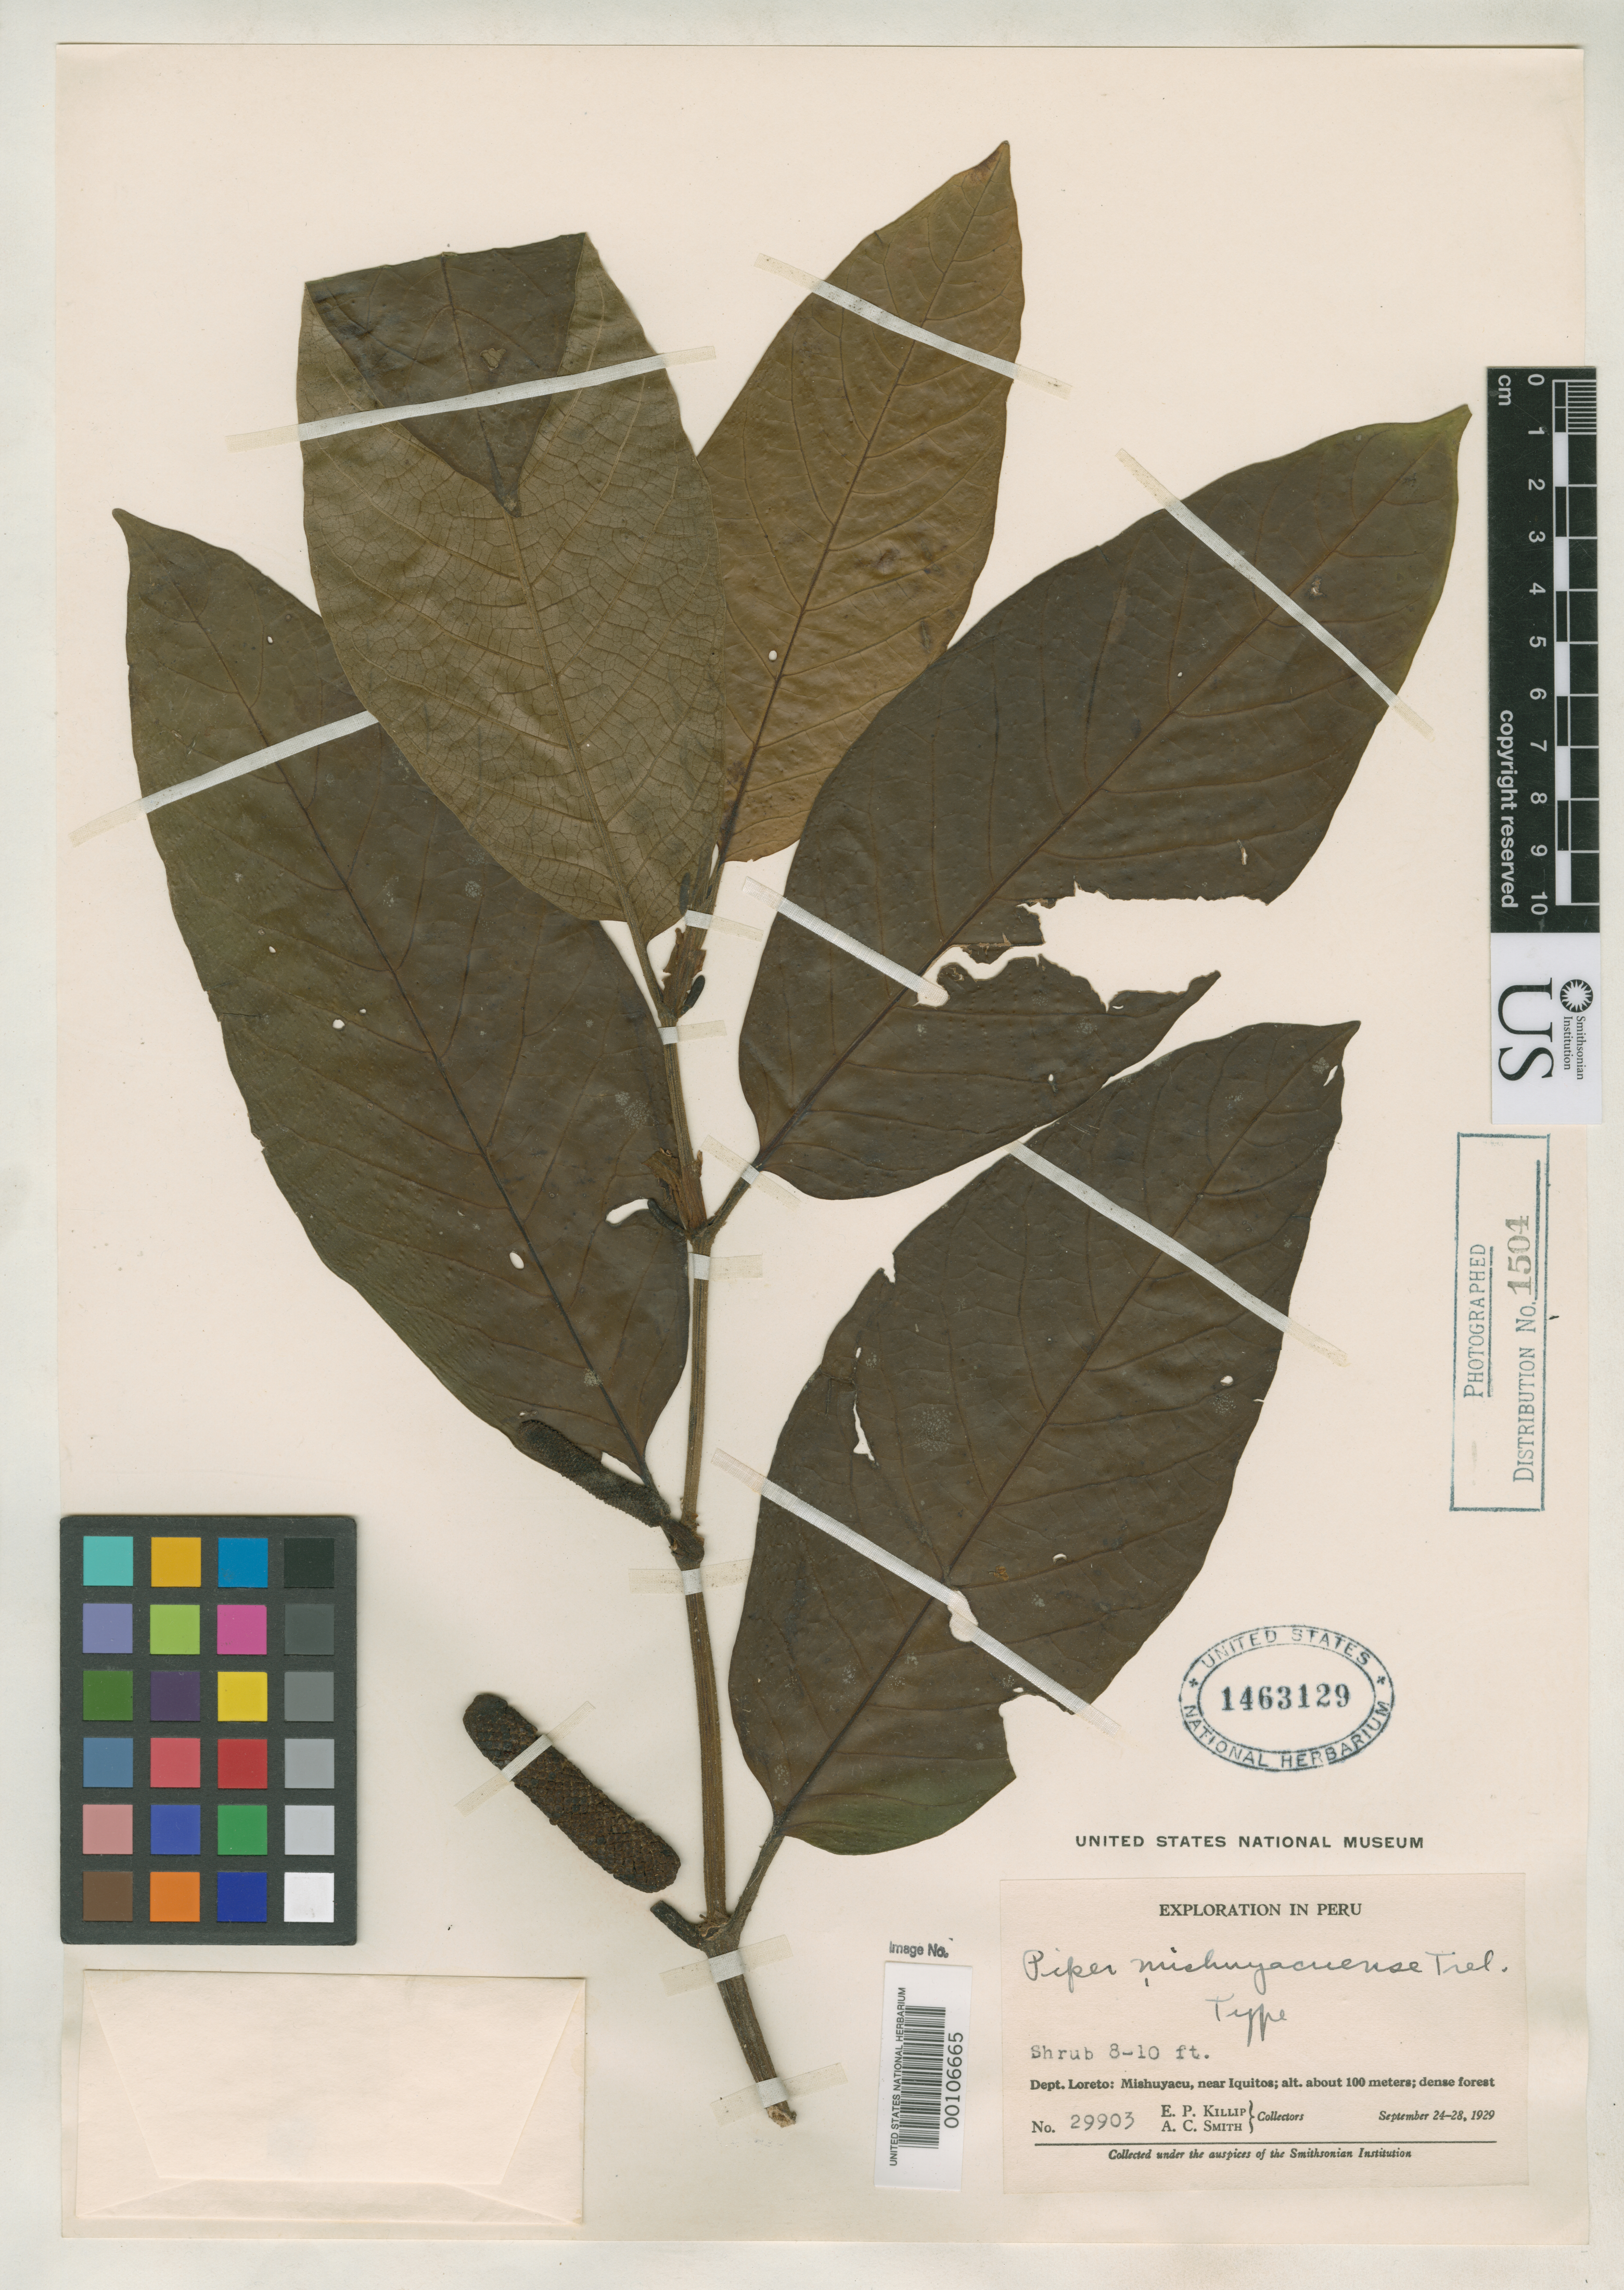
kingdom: Plantae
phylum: Tracheophyta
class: Magnoliopsida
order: Piperales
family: Piperaceae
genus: Piper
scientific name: Piper mishuyacuense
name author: Trel. in J.F. Macbr.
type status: Holotype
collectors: E. P. Killip & A. C. Smith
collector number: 29903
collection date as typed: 24 Sep 1929 to 28 Sep 1929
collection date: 1929-09-24/1929-09-28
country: Peru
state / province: Loreto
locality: Mishuyacu, near Iquitos.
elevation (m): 100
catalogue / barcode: US 1463129